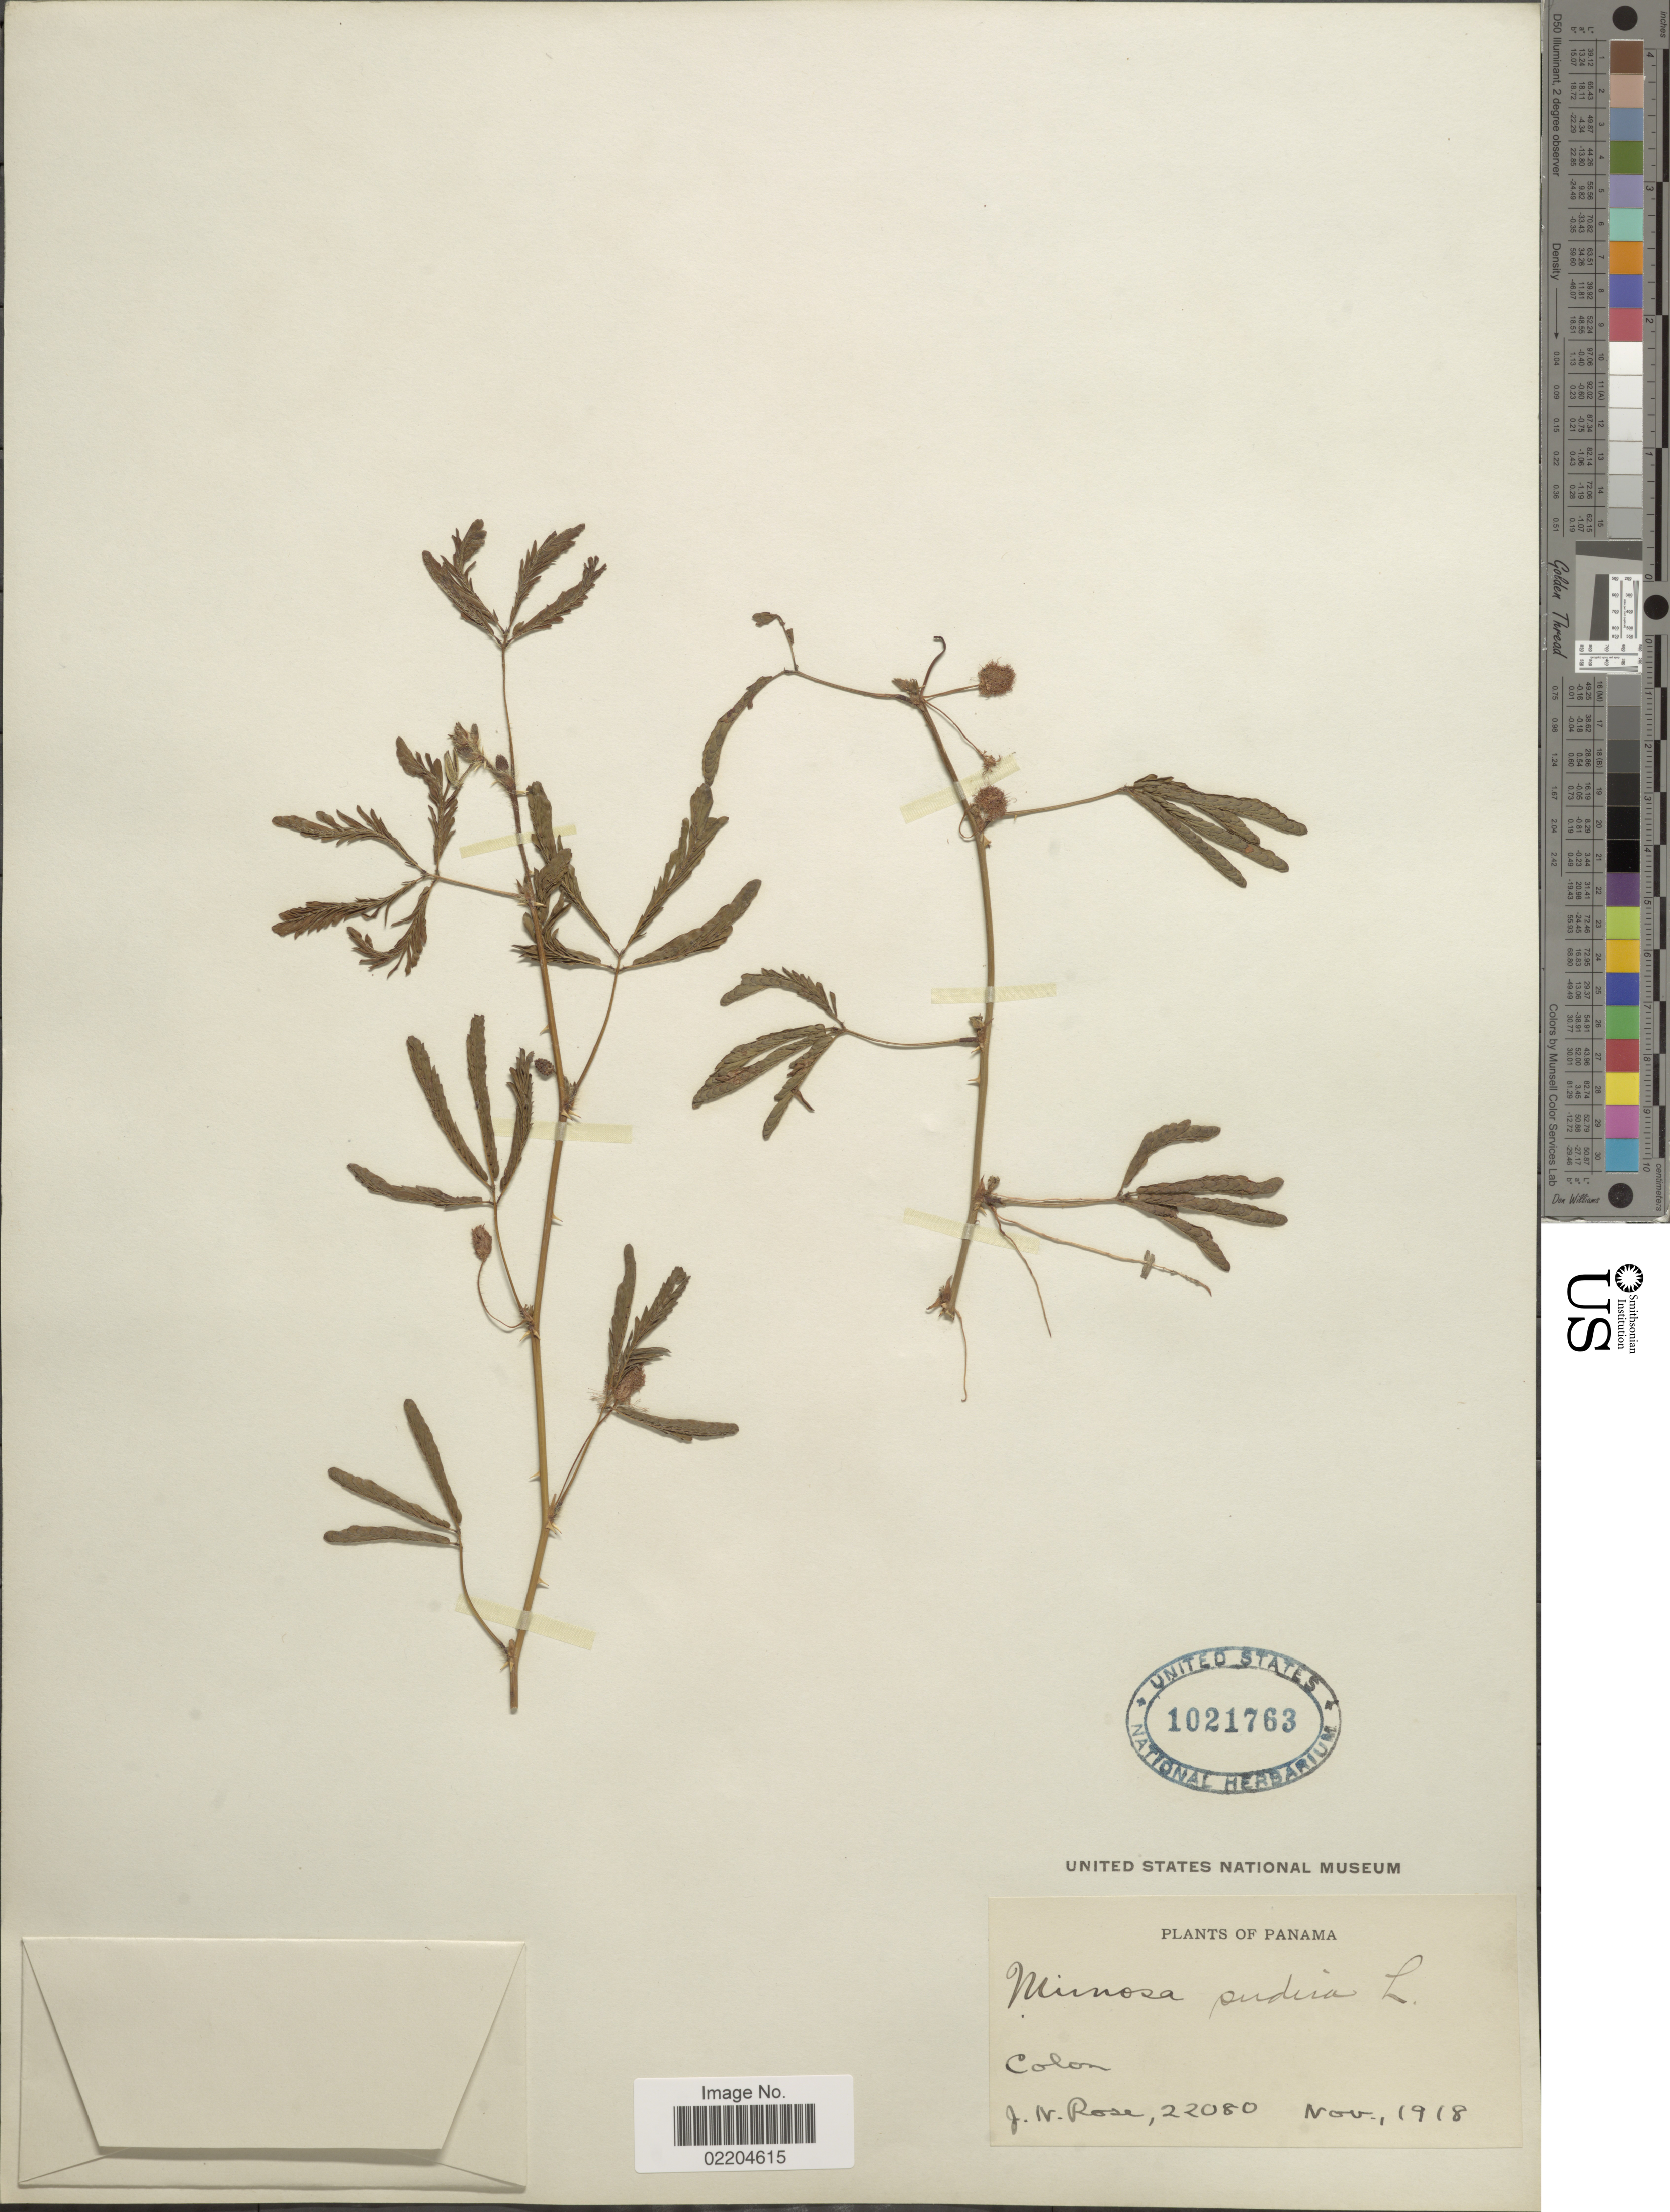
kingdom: Plantae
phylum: Tracheophyta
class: Magnoliopsida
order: Fabales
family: Fabaceae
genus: Mimosa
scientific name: Mimosa pudica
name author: L.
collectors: J. N. Rose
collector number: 22080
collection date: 1918-11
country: Panama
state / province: Colón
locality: Colon, Panama.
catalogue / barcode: US 1021763